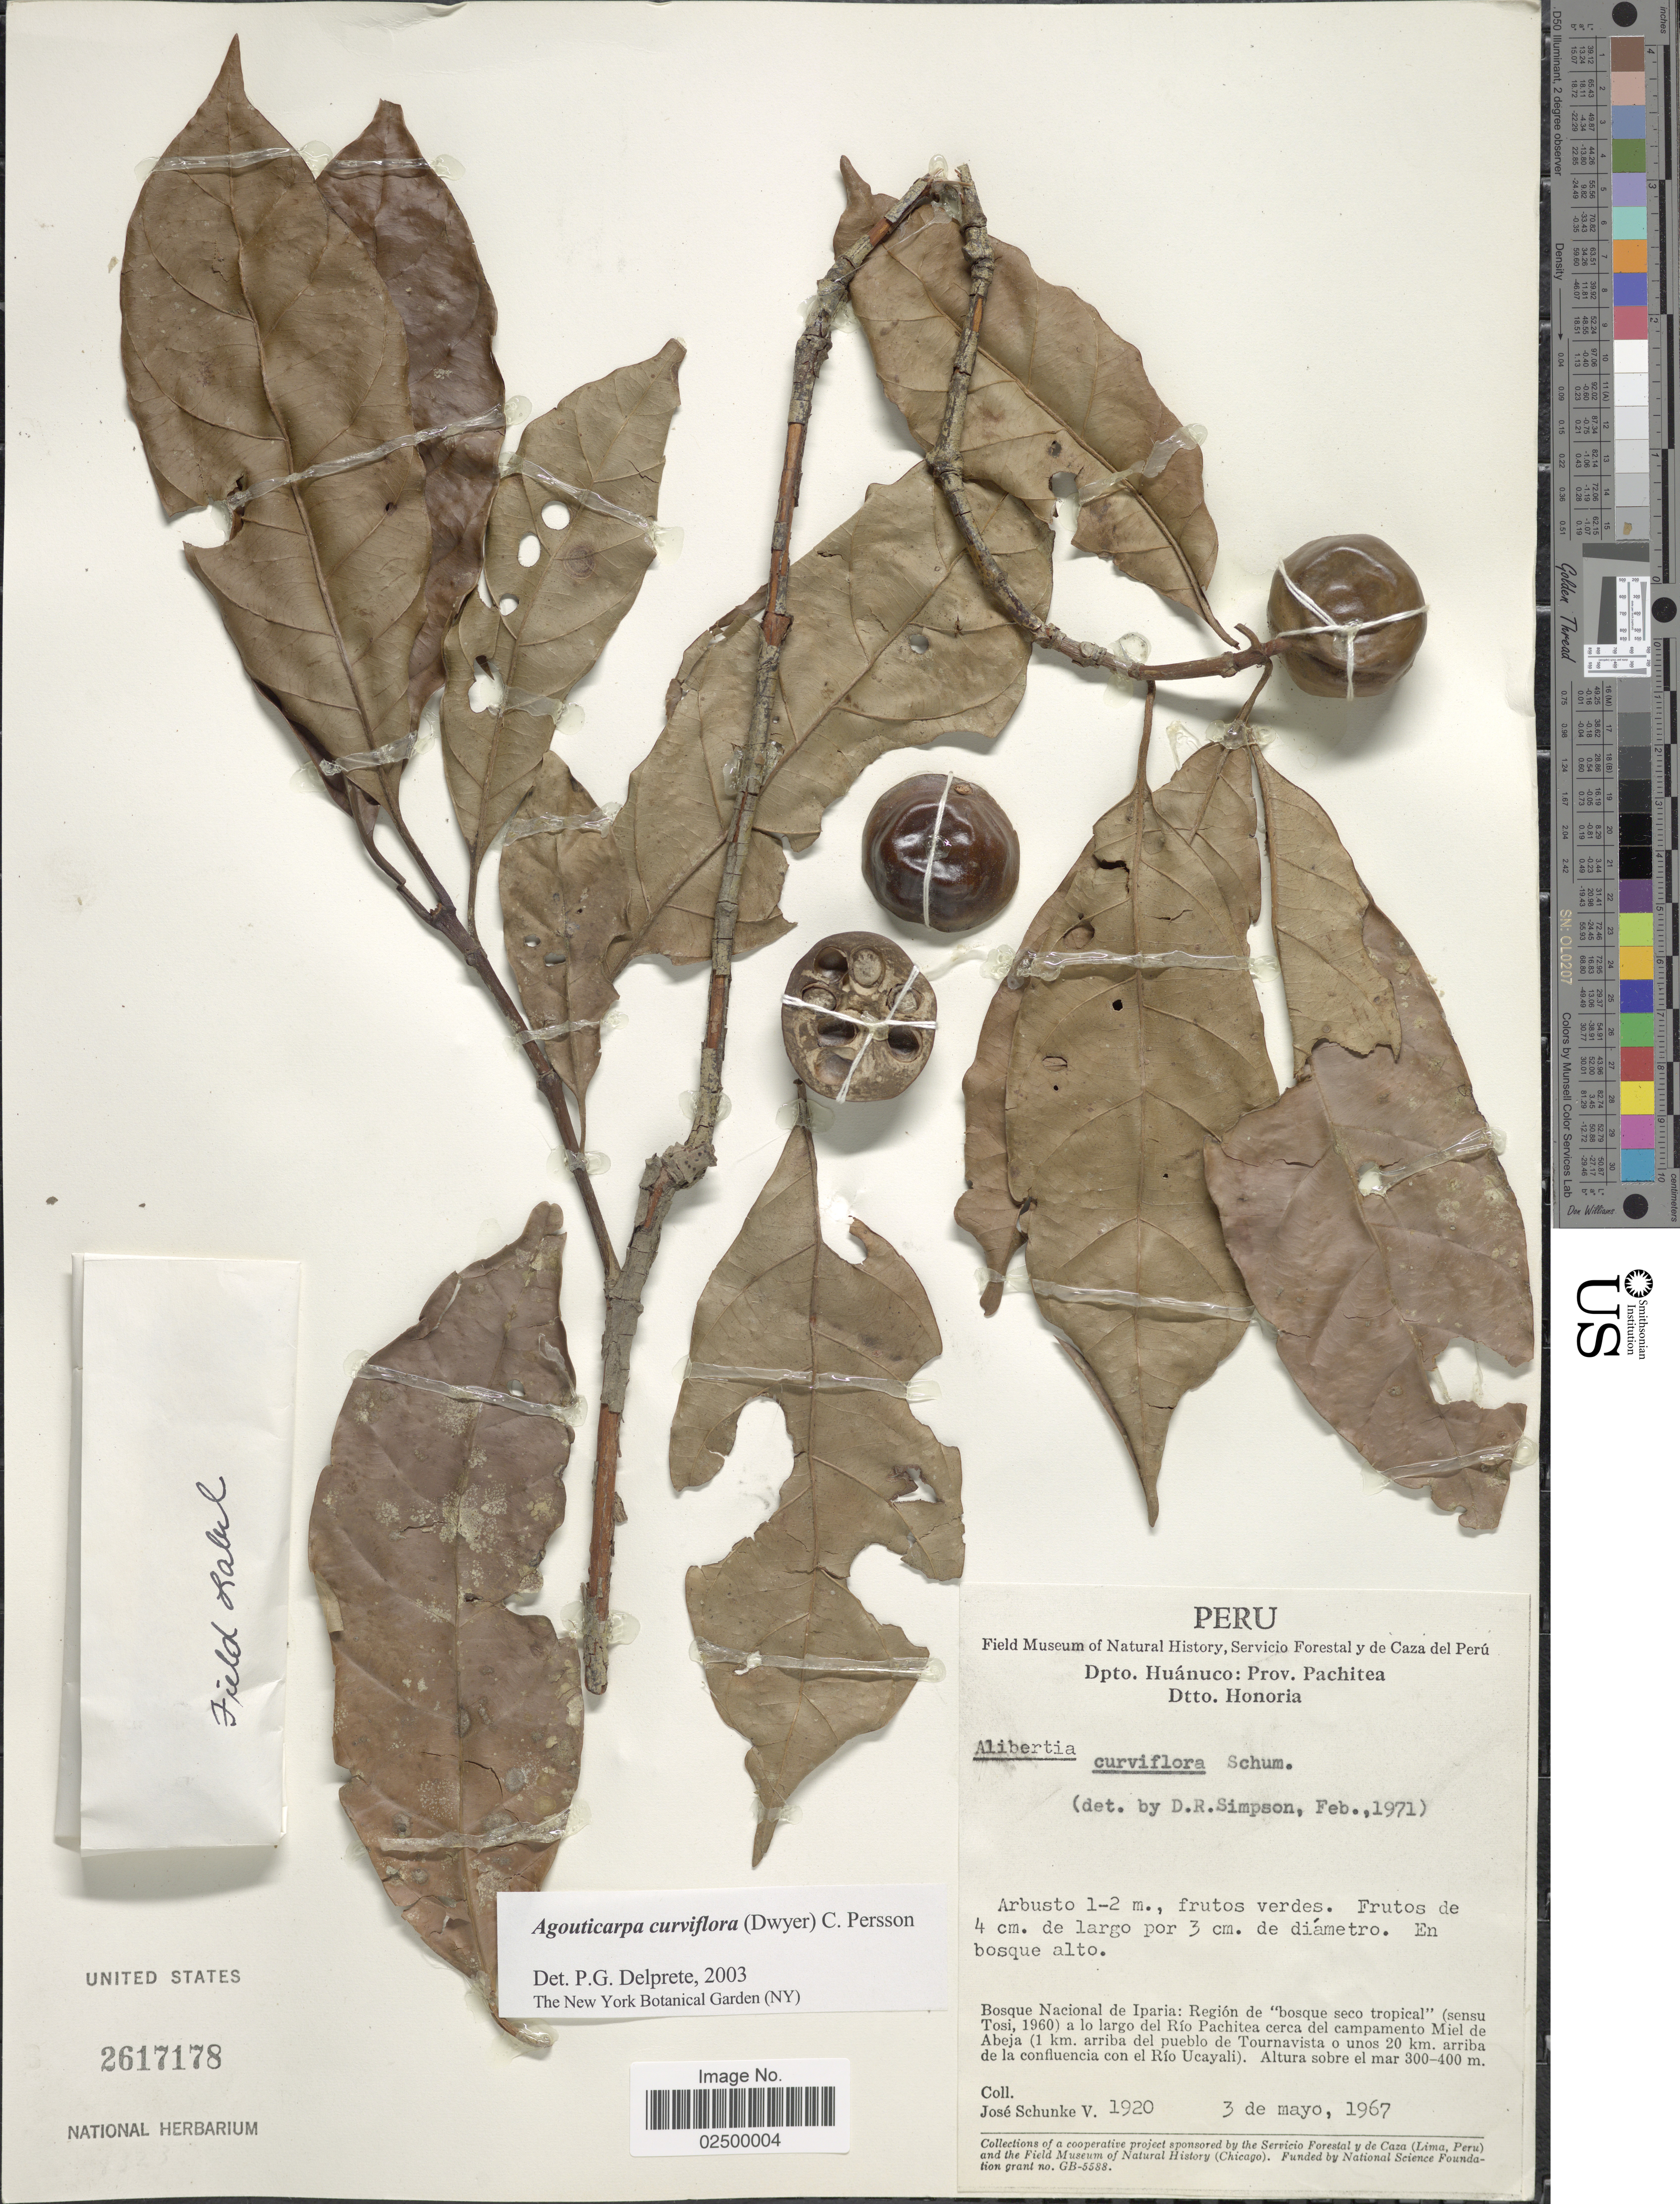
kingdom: Plantae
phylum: Tracheophyta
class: Magnoliopsida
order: Gentianales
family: Rubiaceae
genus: Agouticarpa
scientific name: Agouticarpa curviflora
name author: (Dwyer) C.H. Perss.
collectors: J. Schunke Vigo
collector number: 1920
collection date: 1967-05-03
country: Peru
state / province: Huánuco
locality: Prov. Pachitea, Dtto. Honoria, Bosque Nacional de Iparia: Region de "bosque seco tropical" (sensu Tosi, 1960) a lo largo del Rio Pachitea cerca del campamento Miel de Abeja (1 km. arriba del pueblo de Tournavista o unos 20 km. arriba de la confluencia con el Rio Ucayali)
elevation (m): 300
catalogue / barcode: US 2617178